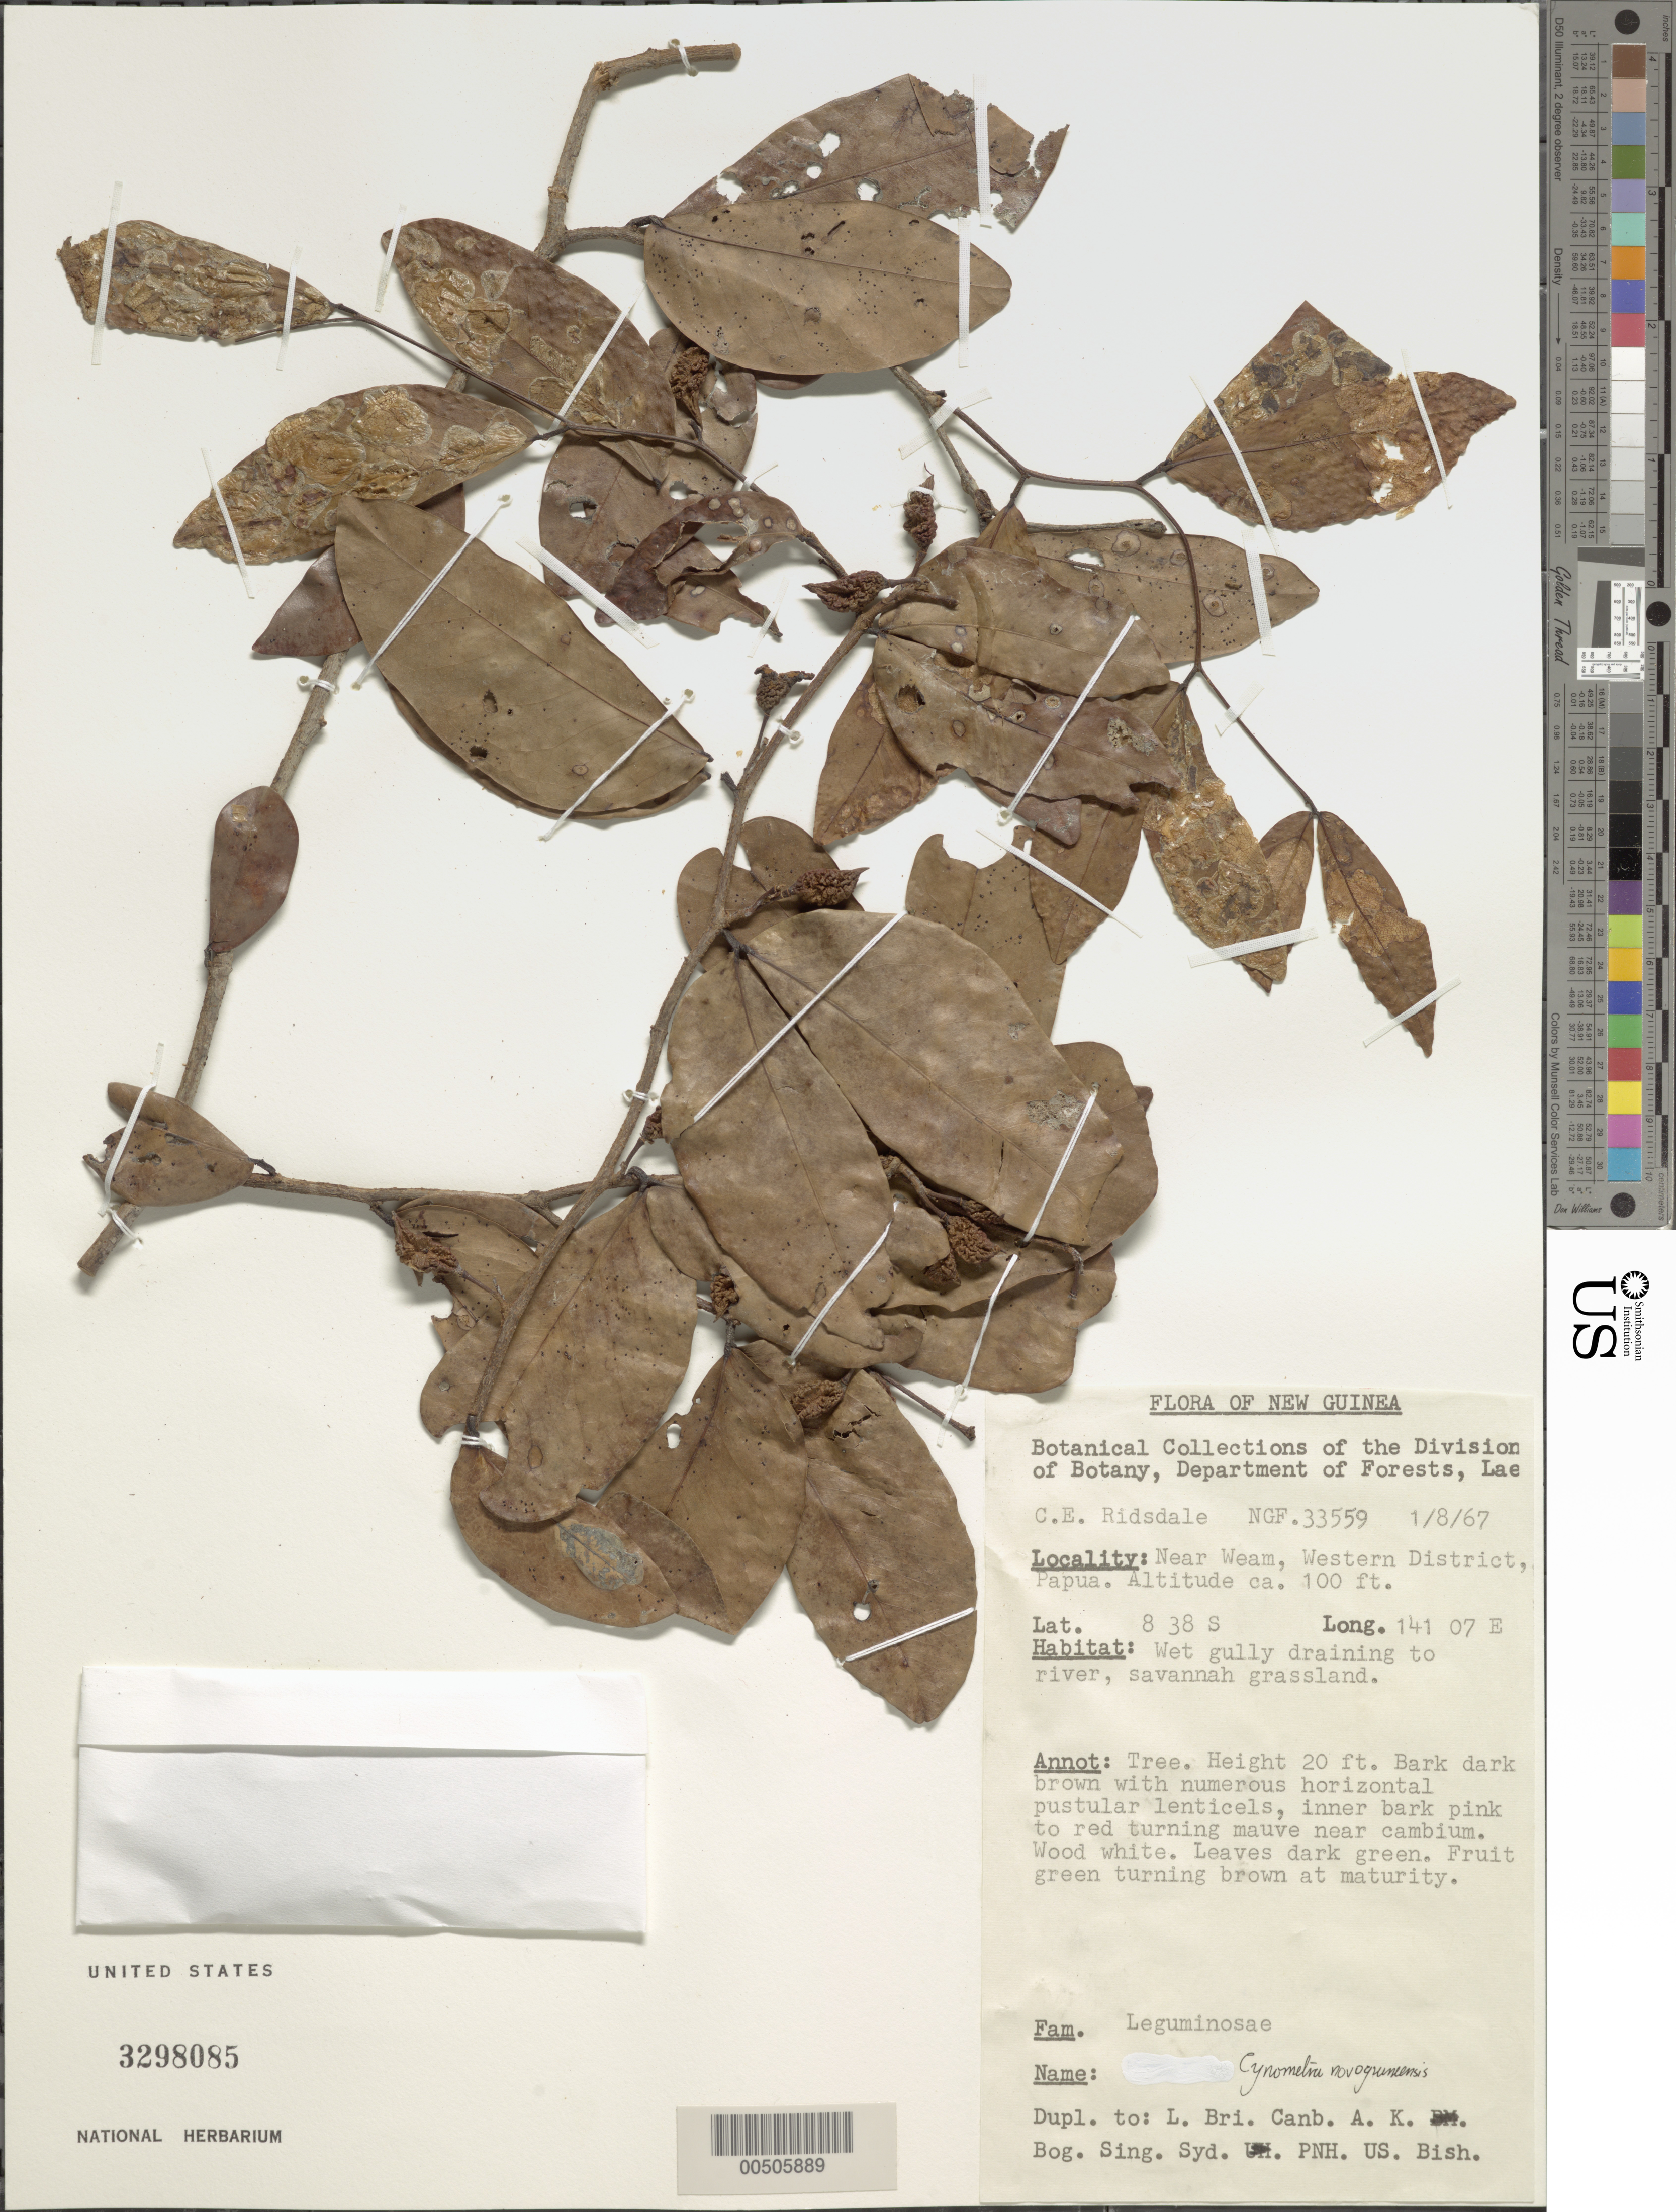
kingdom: Plantae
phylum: Tracheophyta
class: Magnoliopsida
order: Fabales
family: Fabaceae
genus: Cynometra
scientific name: Cynometra novoguineensis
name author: Merr. & L.M. Perry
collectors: C. E. Ridsdale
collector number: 33559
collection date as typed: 01 Aug 1967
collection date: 1967-08-01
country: Papua New Guinea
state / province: Western Highlands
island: New Guinea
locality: Near weam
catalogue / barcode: US 3298085